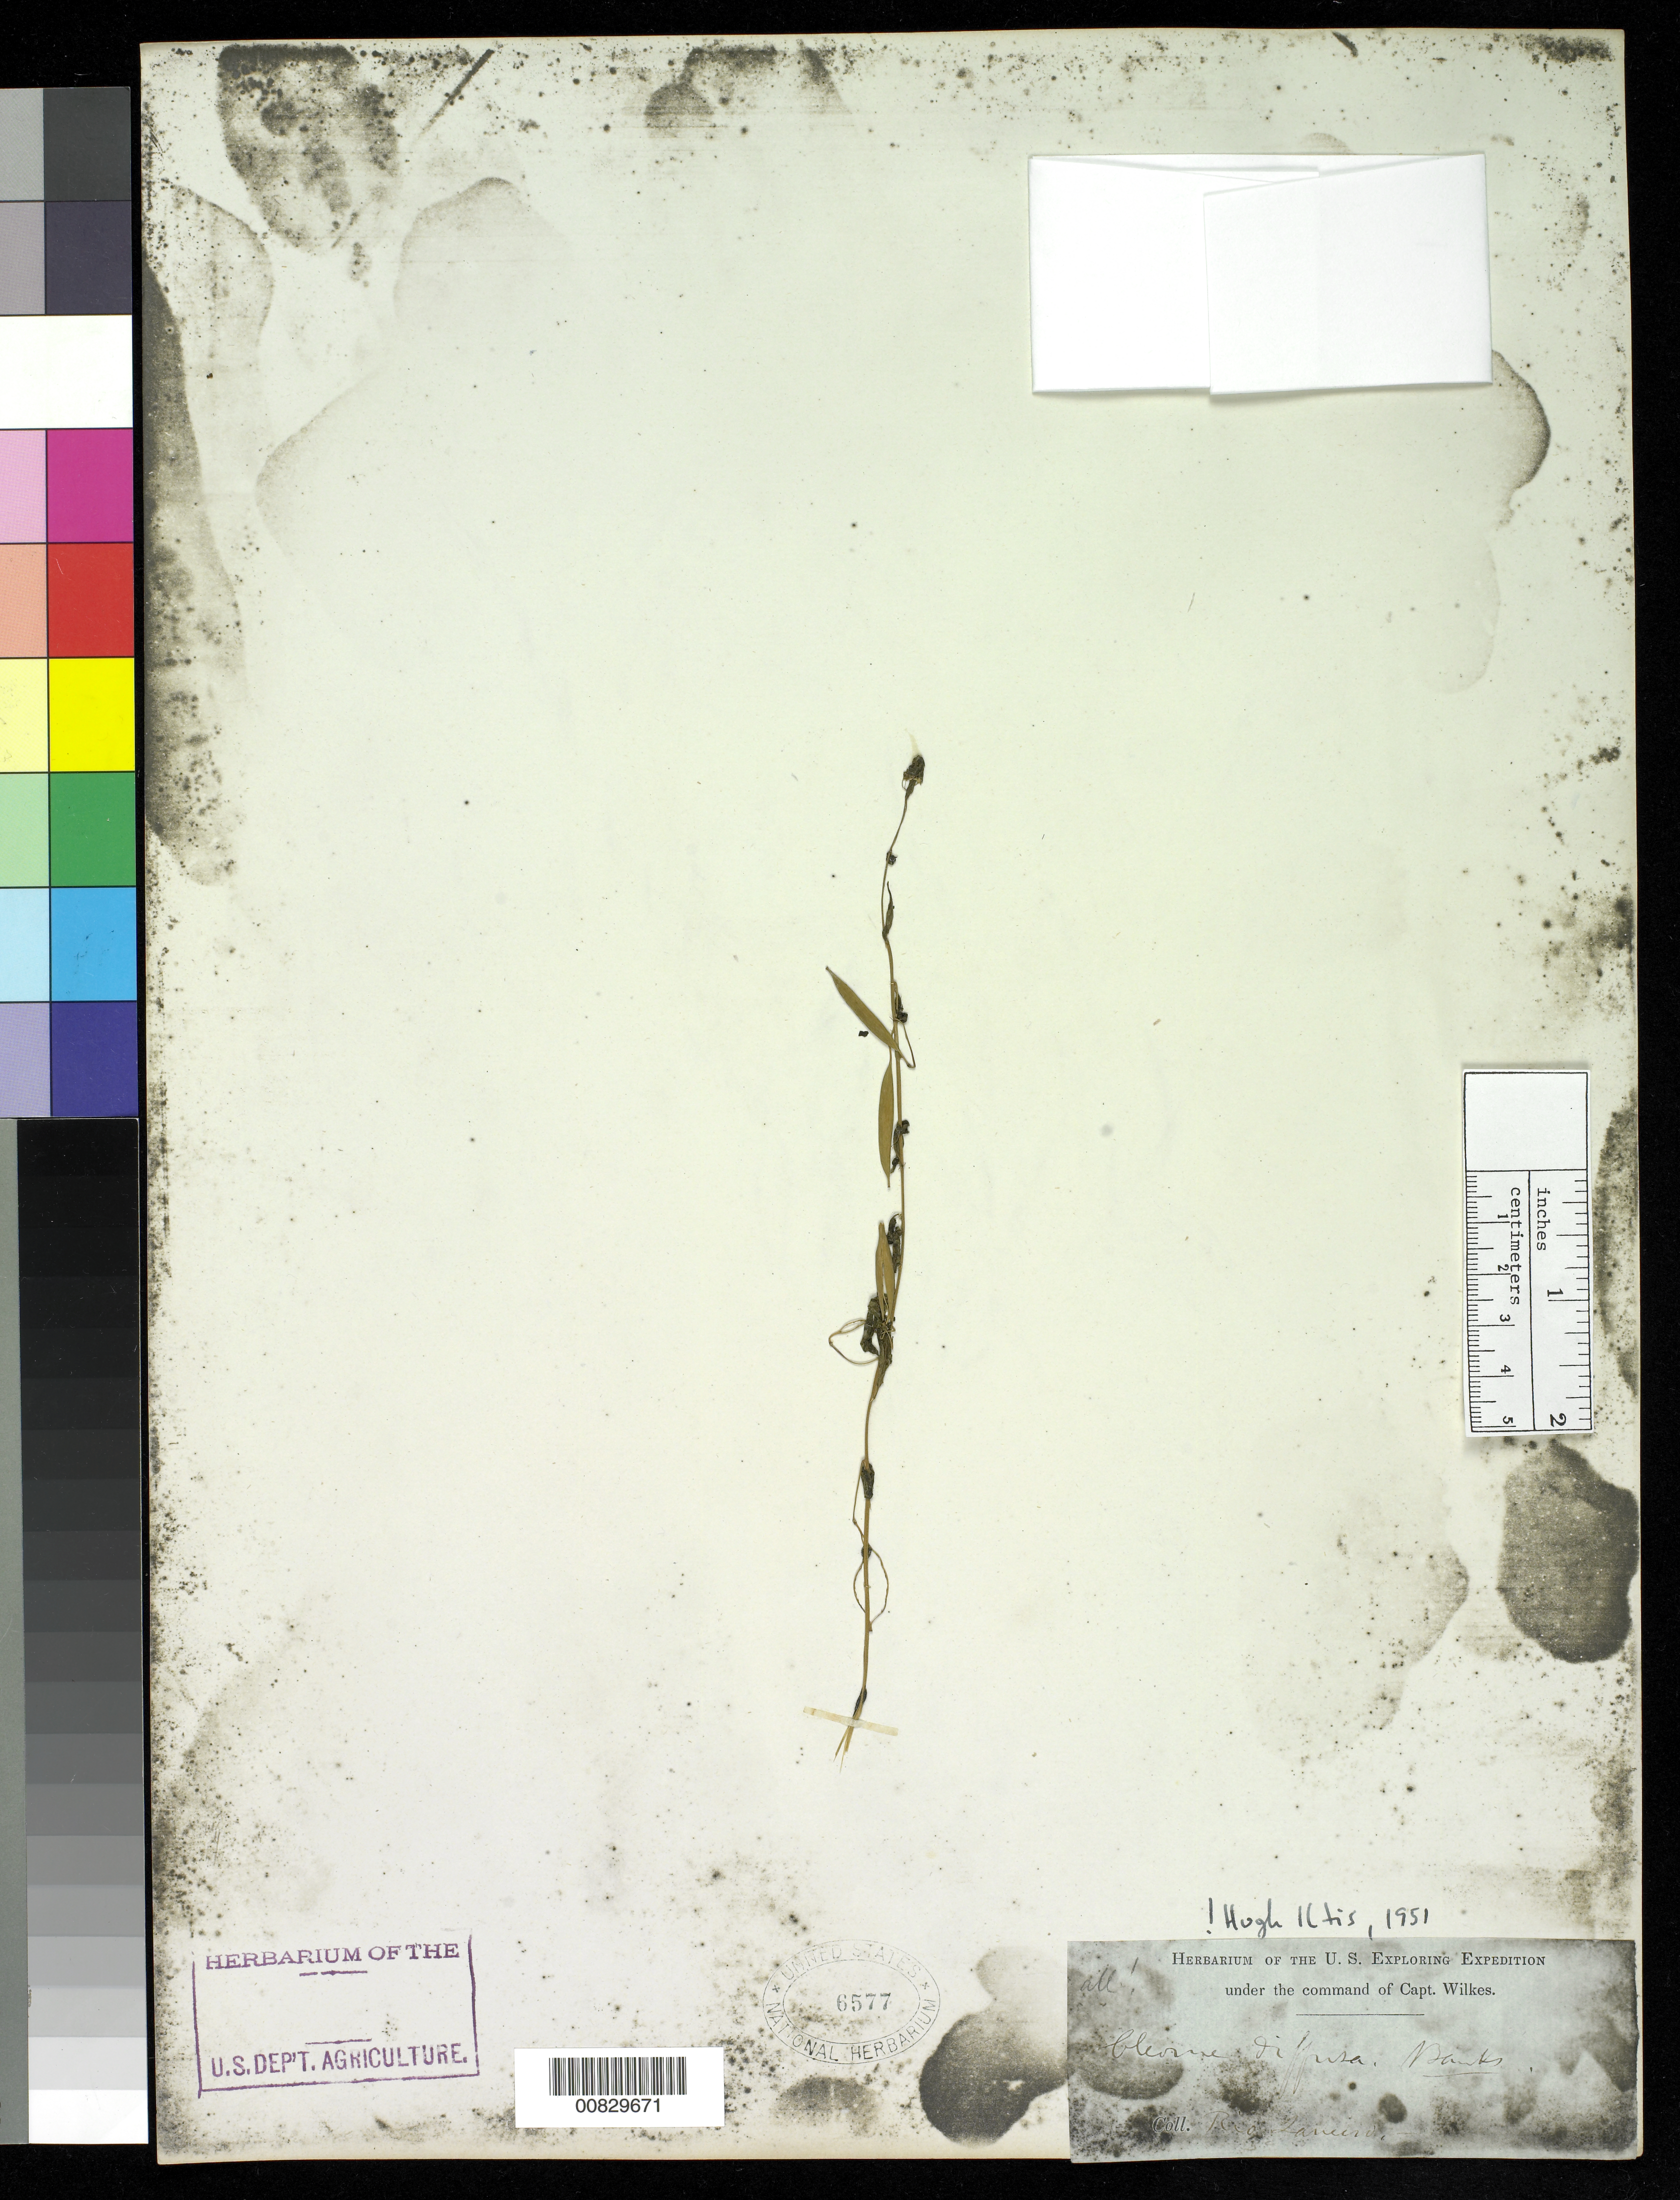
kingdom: Plantae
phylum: Tracheophyta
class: Magnoliopsida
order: Brassicales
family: Cleomaceae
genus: Tarenaya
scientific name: Tarenaya diffusa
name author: (Banks ex DC.) Soares Neto & Roalson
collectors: Wilkes Explor. Exped.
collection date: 1838/1842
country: Brazil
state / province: Rio de Janeiro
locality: Rio Janeiro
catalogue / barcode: US 6577